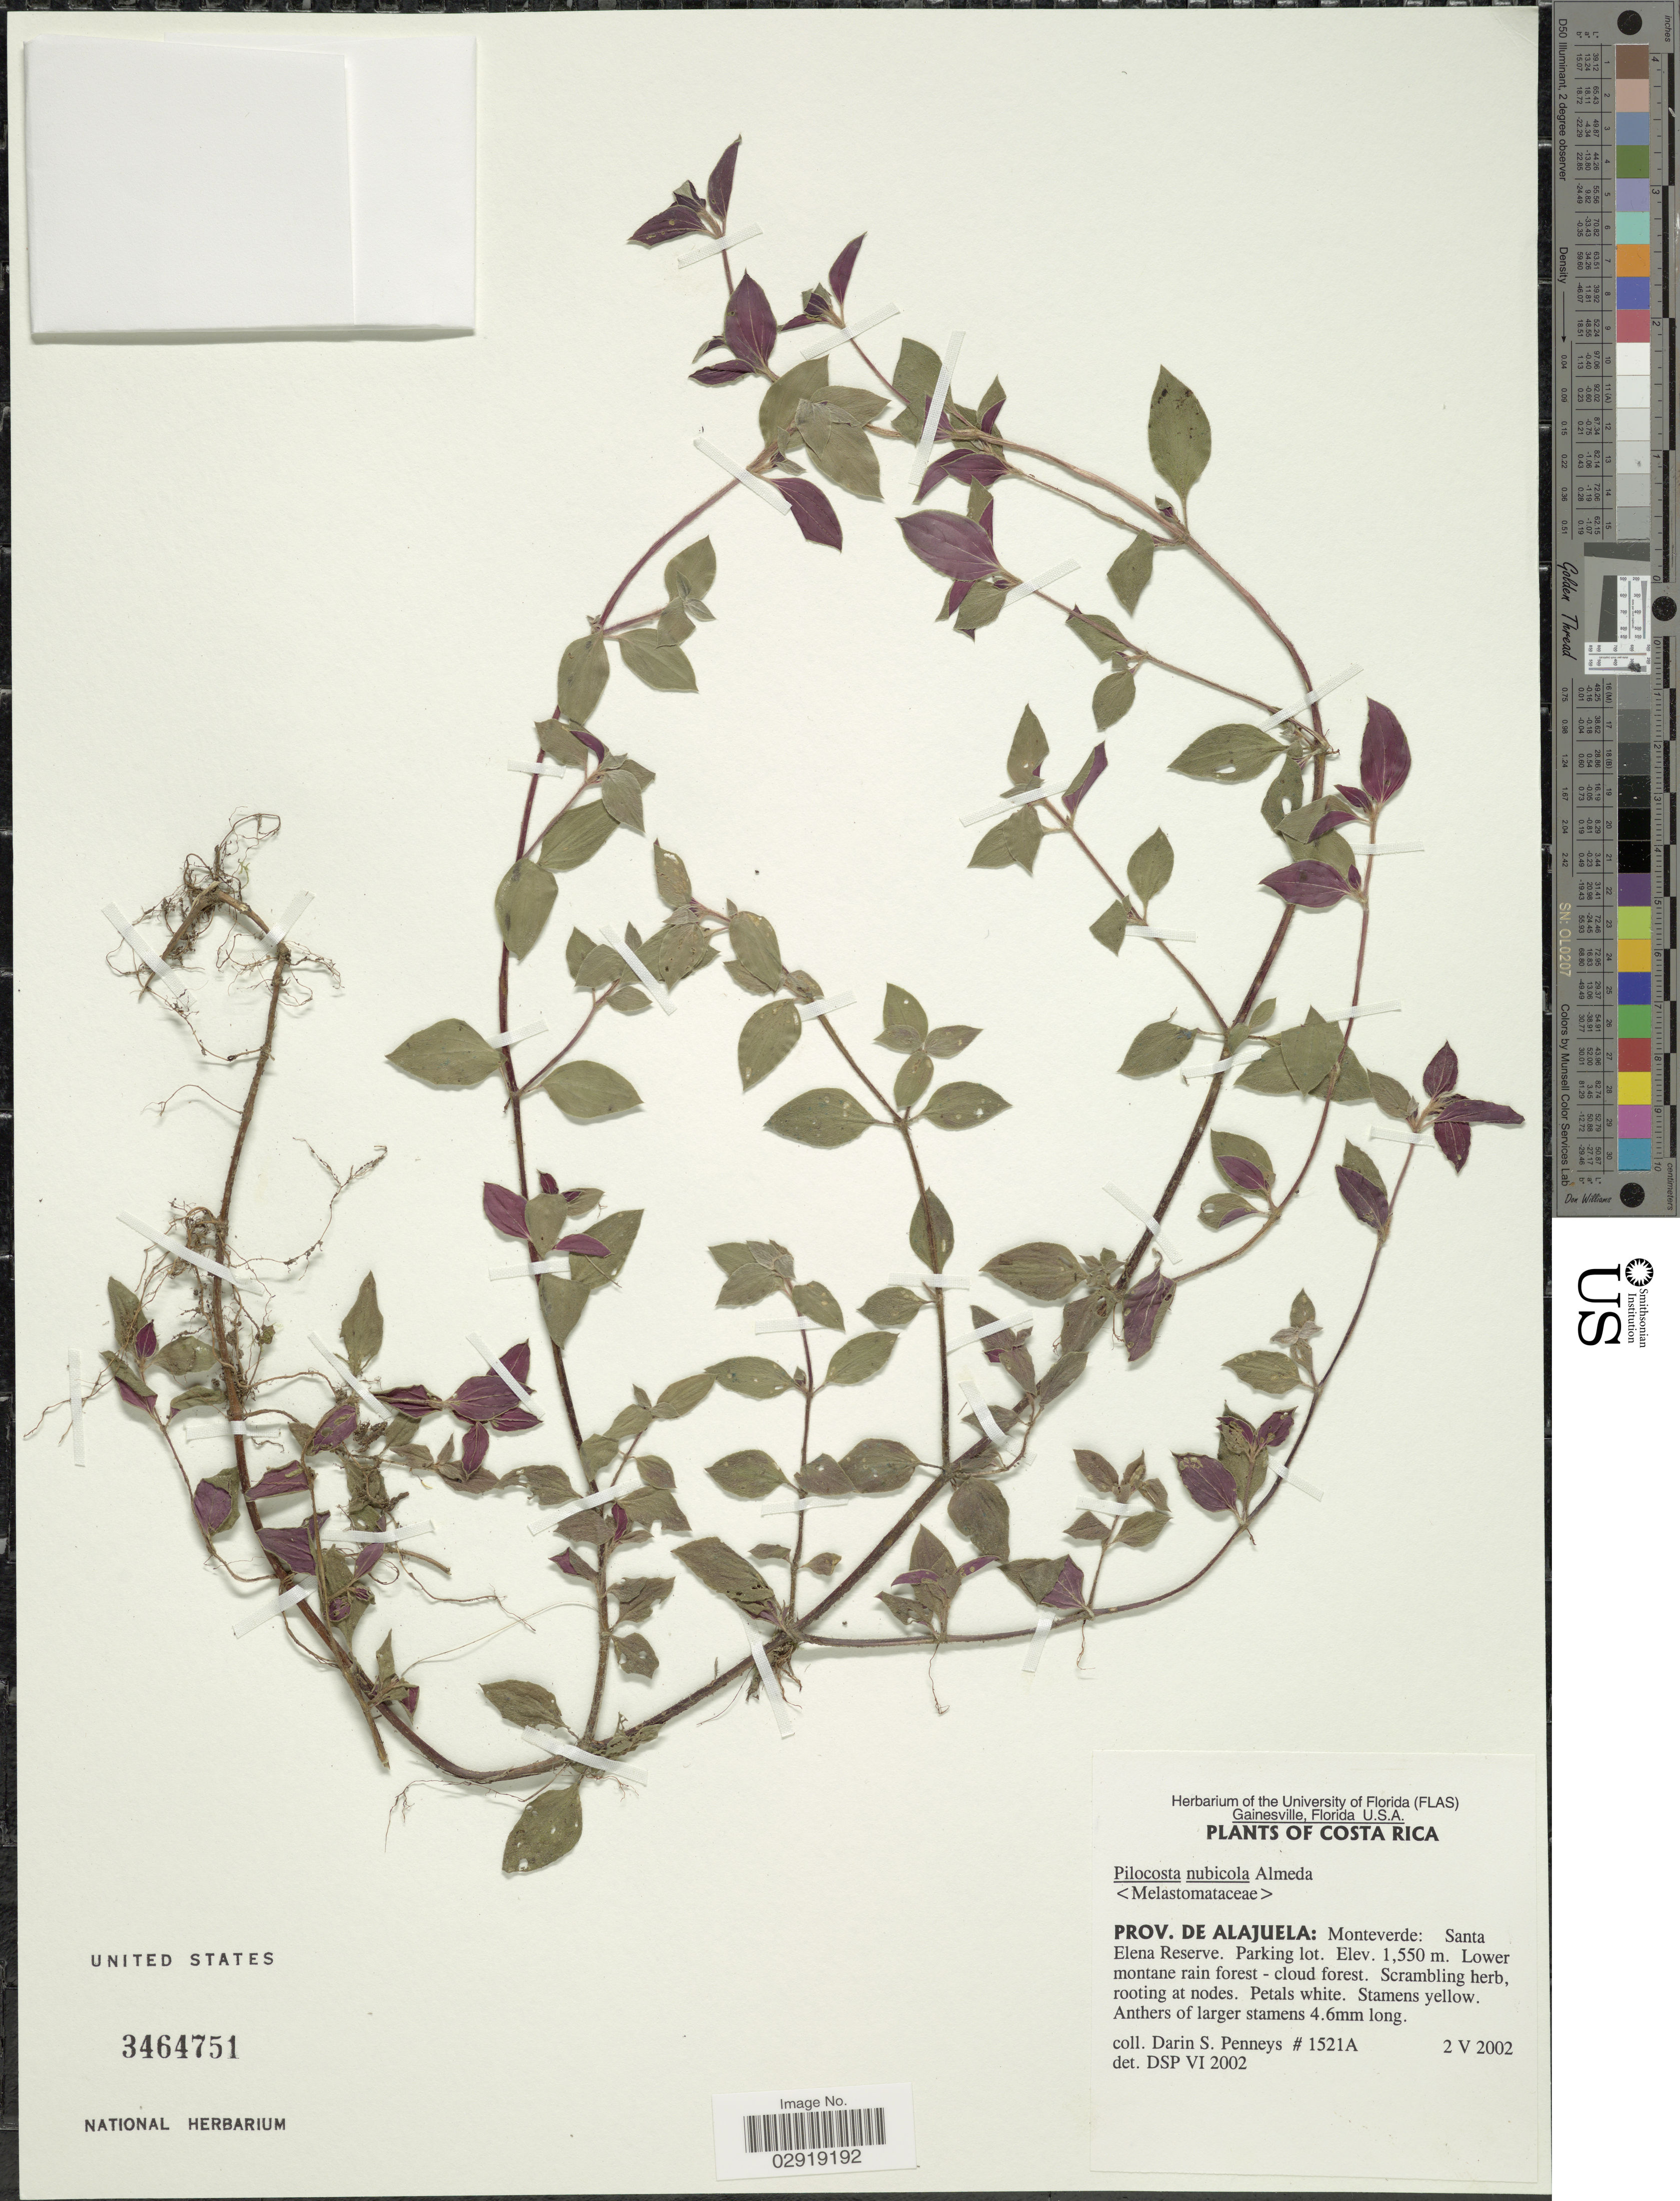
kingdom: Plantae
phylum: Tracheophyta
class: Magnoliopsida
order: Myrtales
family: Melastomataceae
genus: Pilocosta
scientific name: Pilocosta nubicola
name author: Almeda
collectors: D. S. Penneys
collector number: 1521A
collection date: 2002-05-02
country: Costa Rica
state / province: Alajuela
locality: Monteverde: Santa Elena Reserve. Parking lot.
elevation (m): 1550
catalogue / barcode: US 3464751